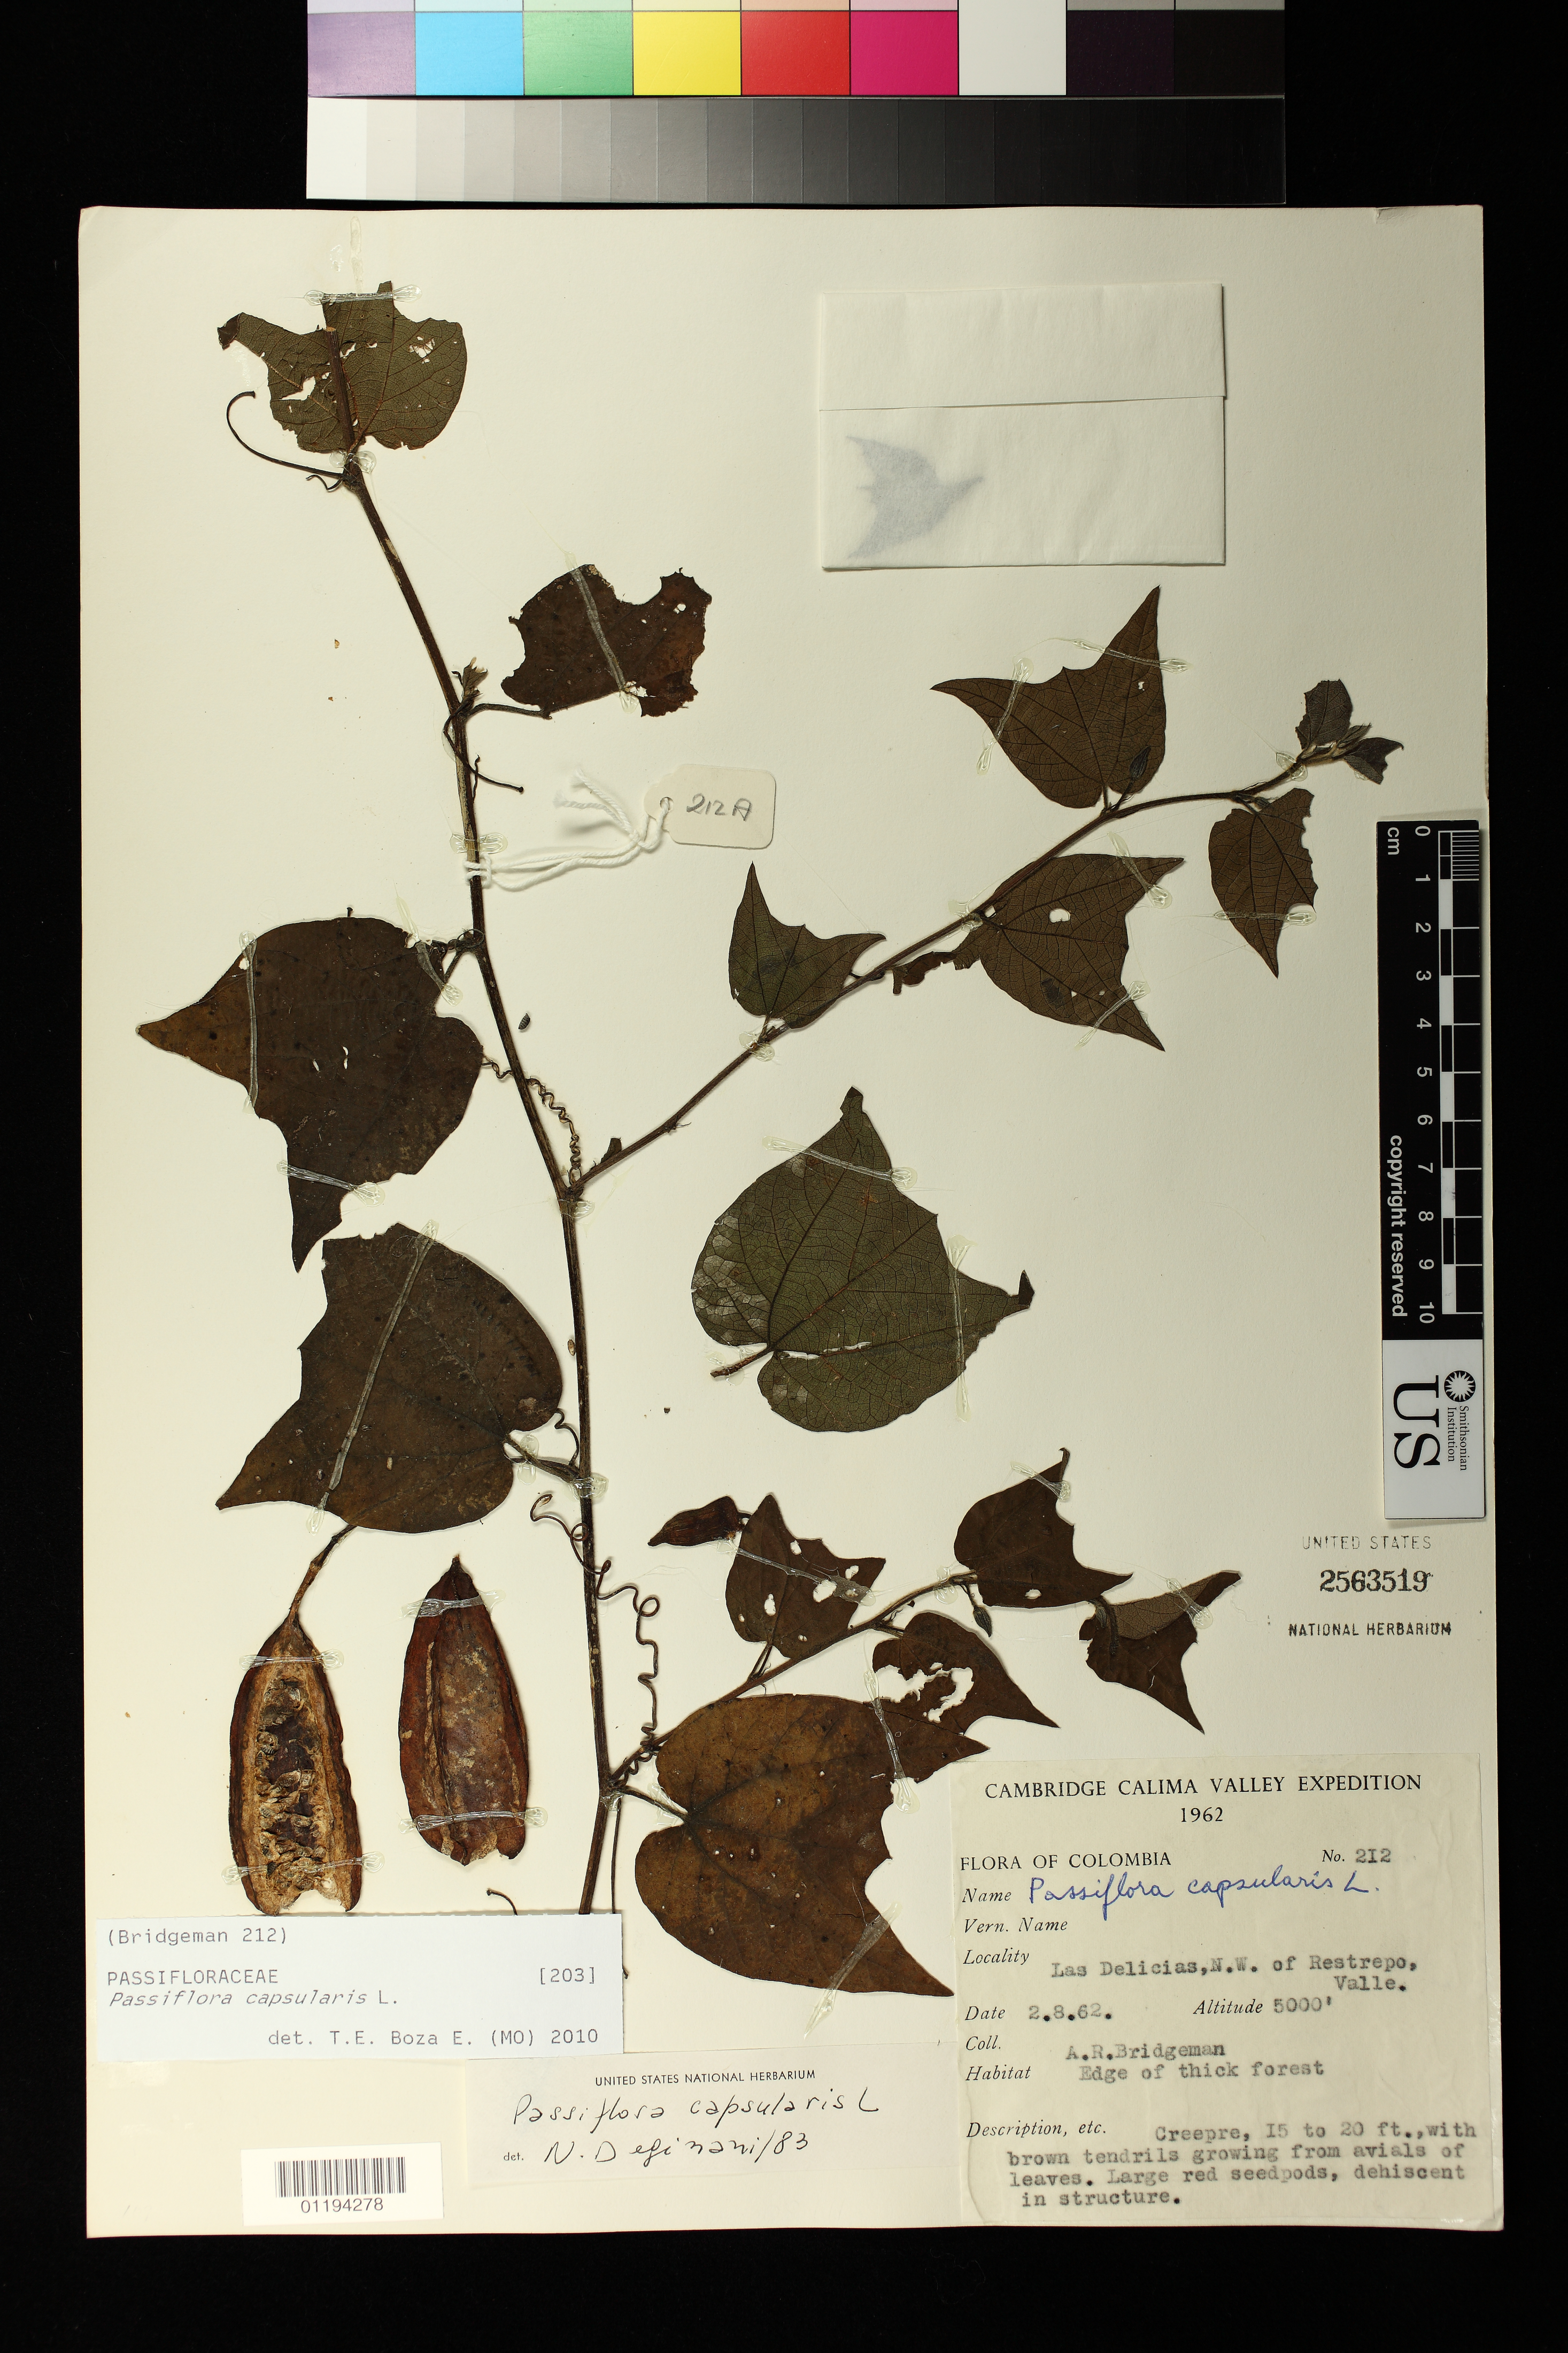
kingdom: Plantae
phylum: Tracheophyta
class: Magnoliopsida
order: Malpighiales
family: Passifloraceae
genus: Passiflora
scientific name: Passiflora capsularis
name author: L.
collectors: A. Bridgeman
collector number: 212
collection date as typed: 02 Aug 1962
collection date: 1962-08-02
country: Colombia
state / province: Valle del Cauca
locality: Las Delicias, NW of Restrepo, Valle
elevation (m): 1524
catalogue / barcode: US 2563519